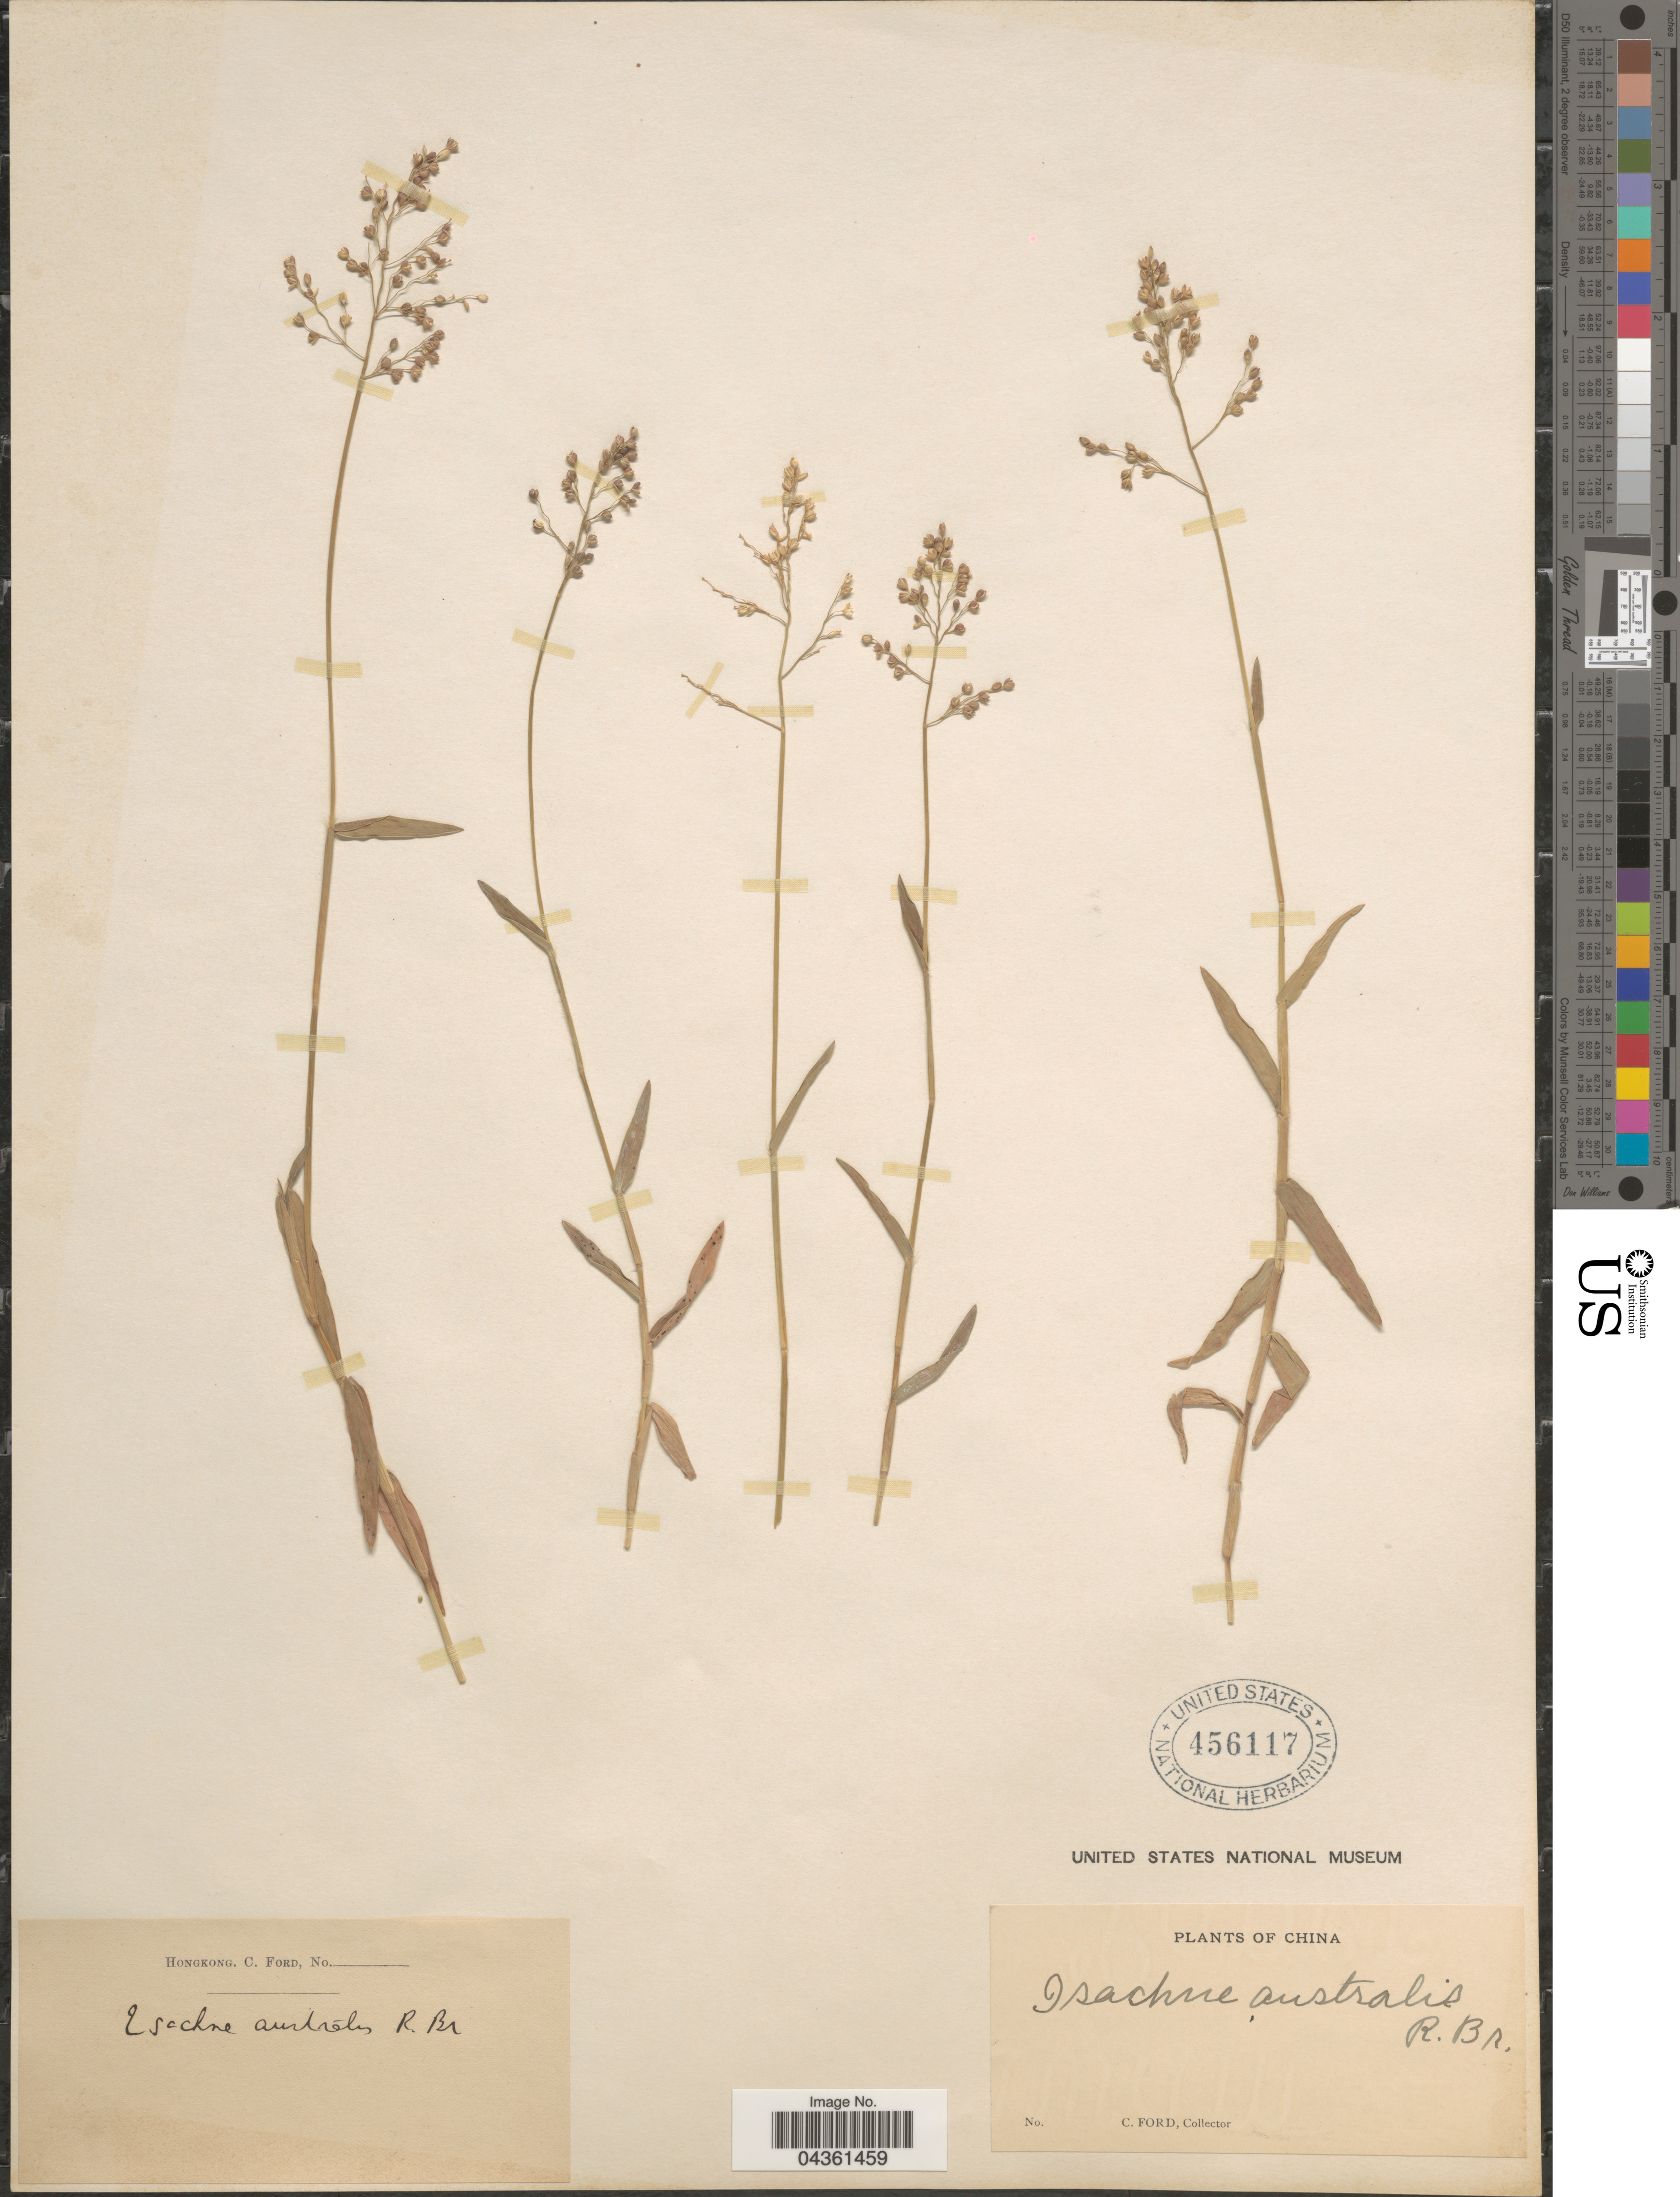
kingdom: Plantae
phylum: Tracheophyta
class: Liliopsida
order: Poales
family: Poaceae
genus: Isachne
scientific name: Isachne globosa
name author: (Thunb.) Kuntze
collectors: C. Ford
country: China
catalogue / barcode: US 456117